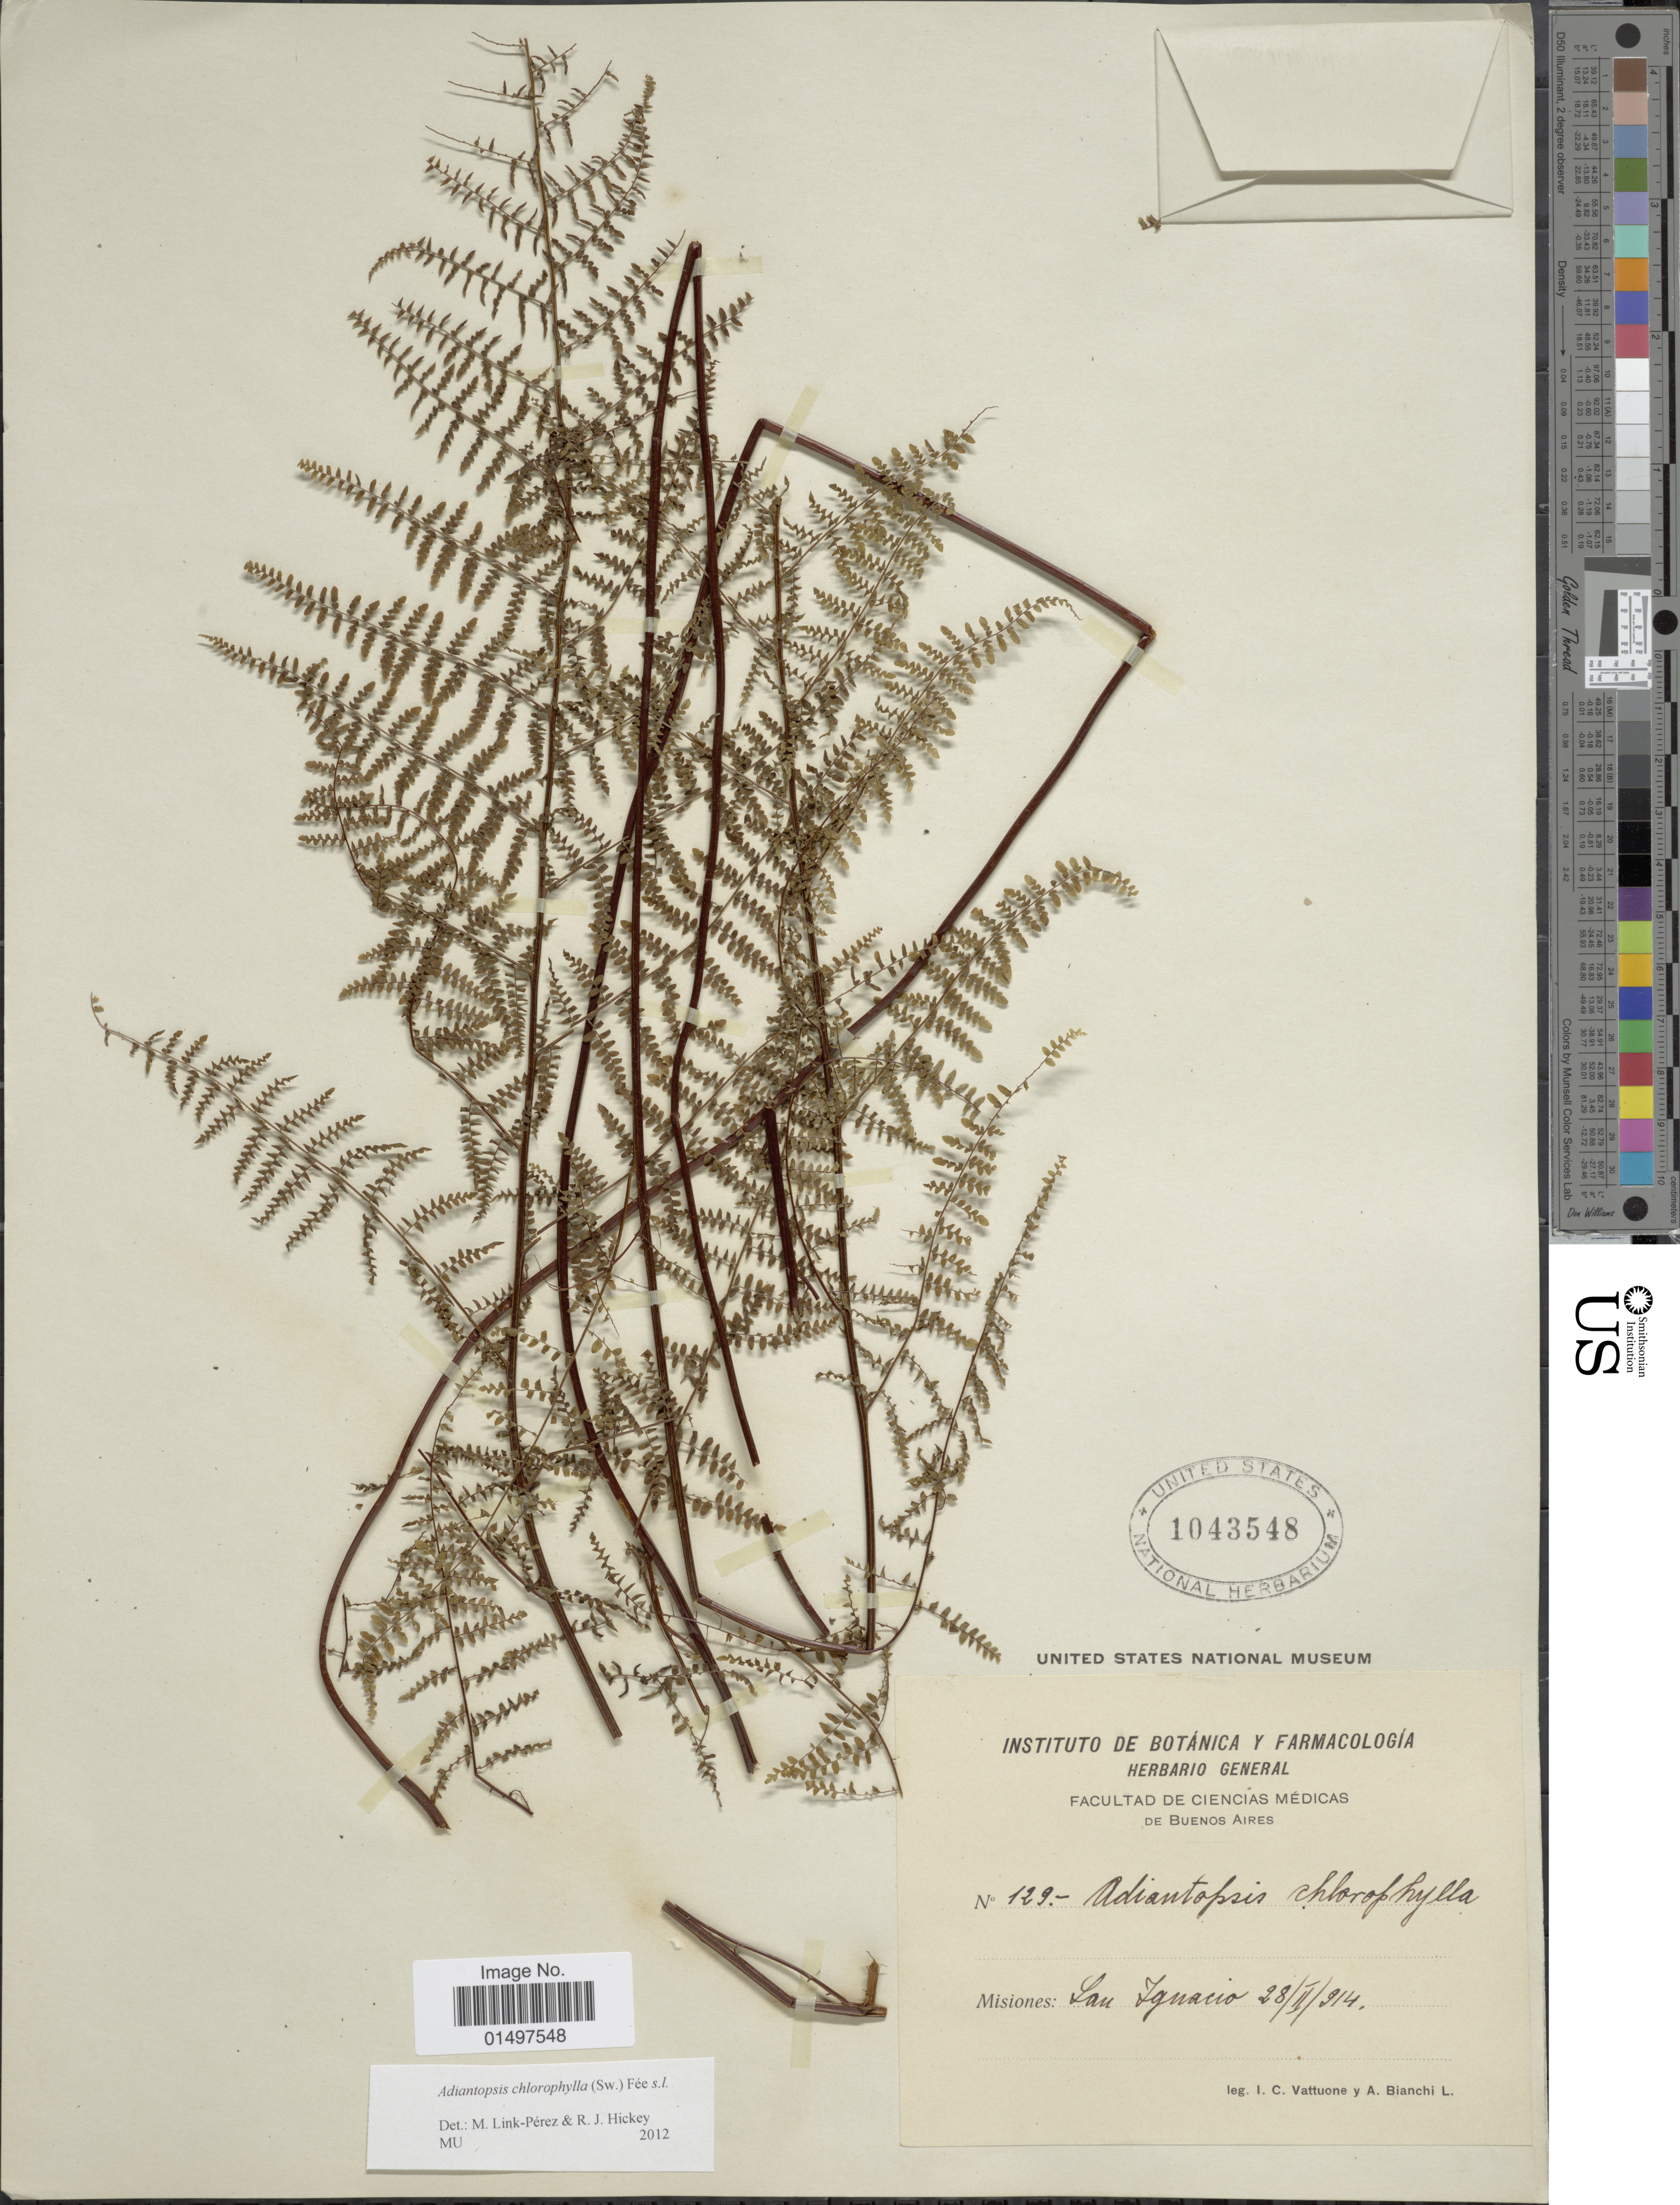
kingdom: Plantae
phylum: Tracheophyta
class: Polypodiopsida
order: Polypodiales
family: Pteridaceae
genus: Adiantopsis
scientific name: Adiantopsis chlorophylla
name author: (Sw.) Fée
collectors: I. Vattuone & A. Bianchi L.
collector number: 129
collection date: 1914-02-28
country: Argentina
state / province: Misiones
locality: San Ignacio.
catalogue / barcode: US 1043548